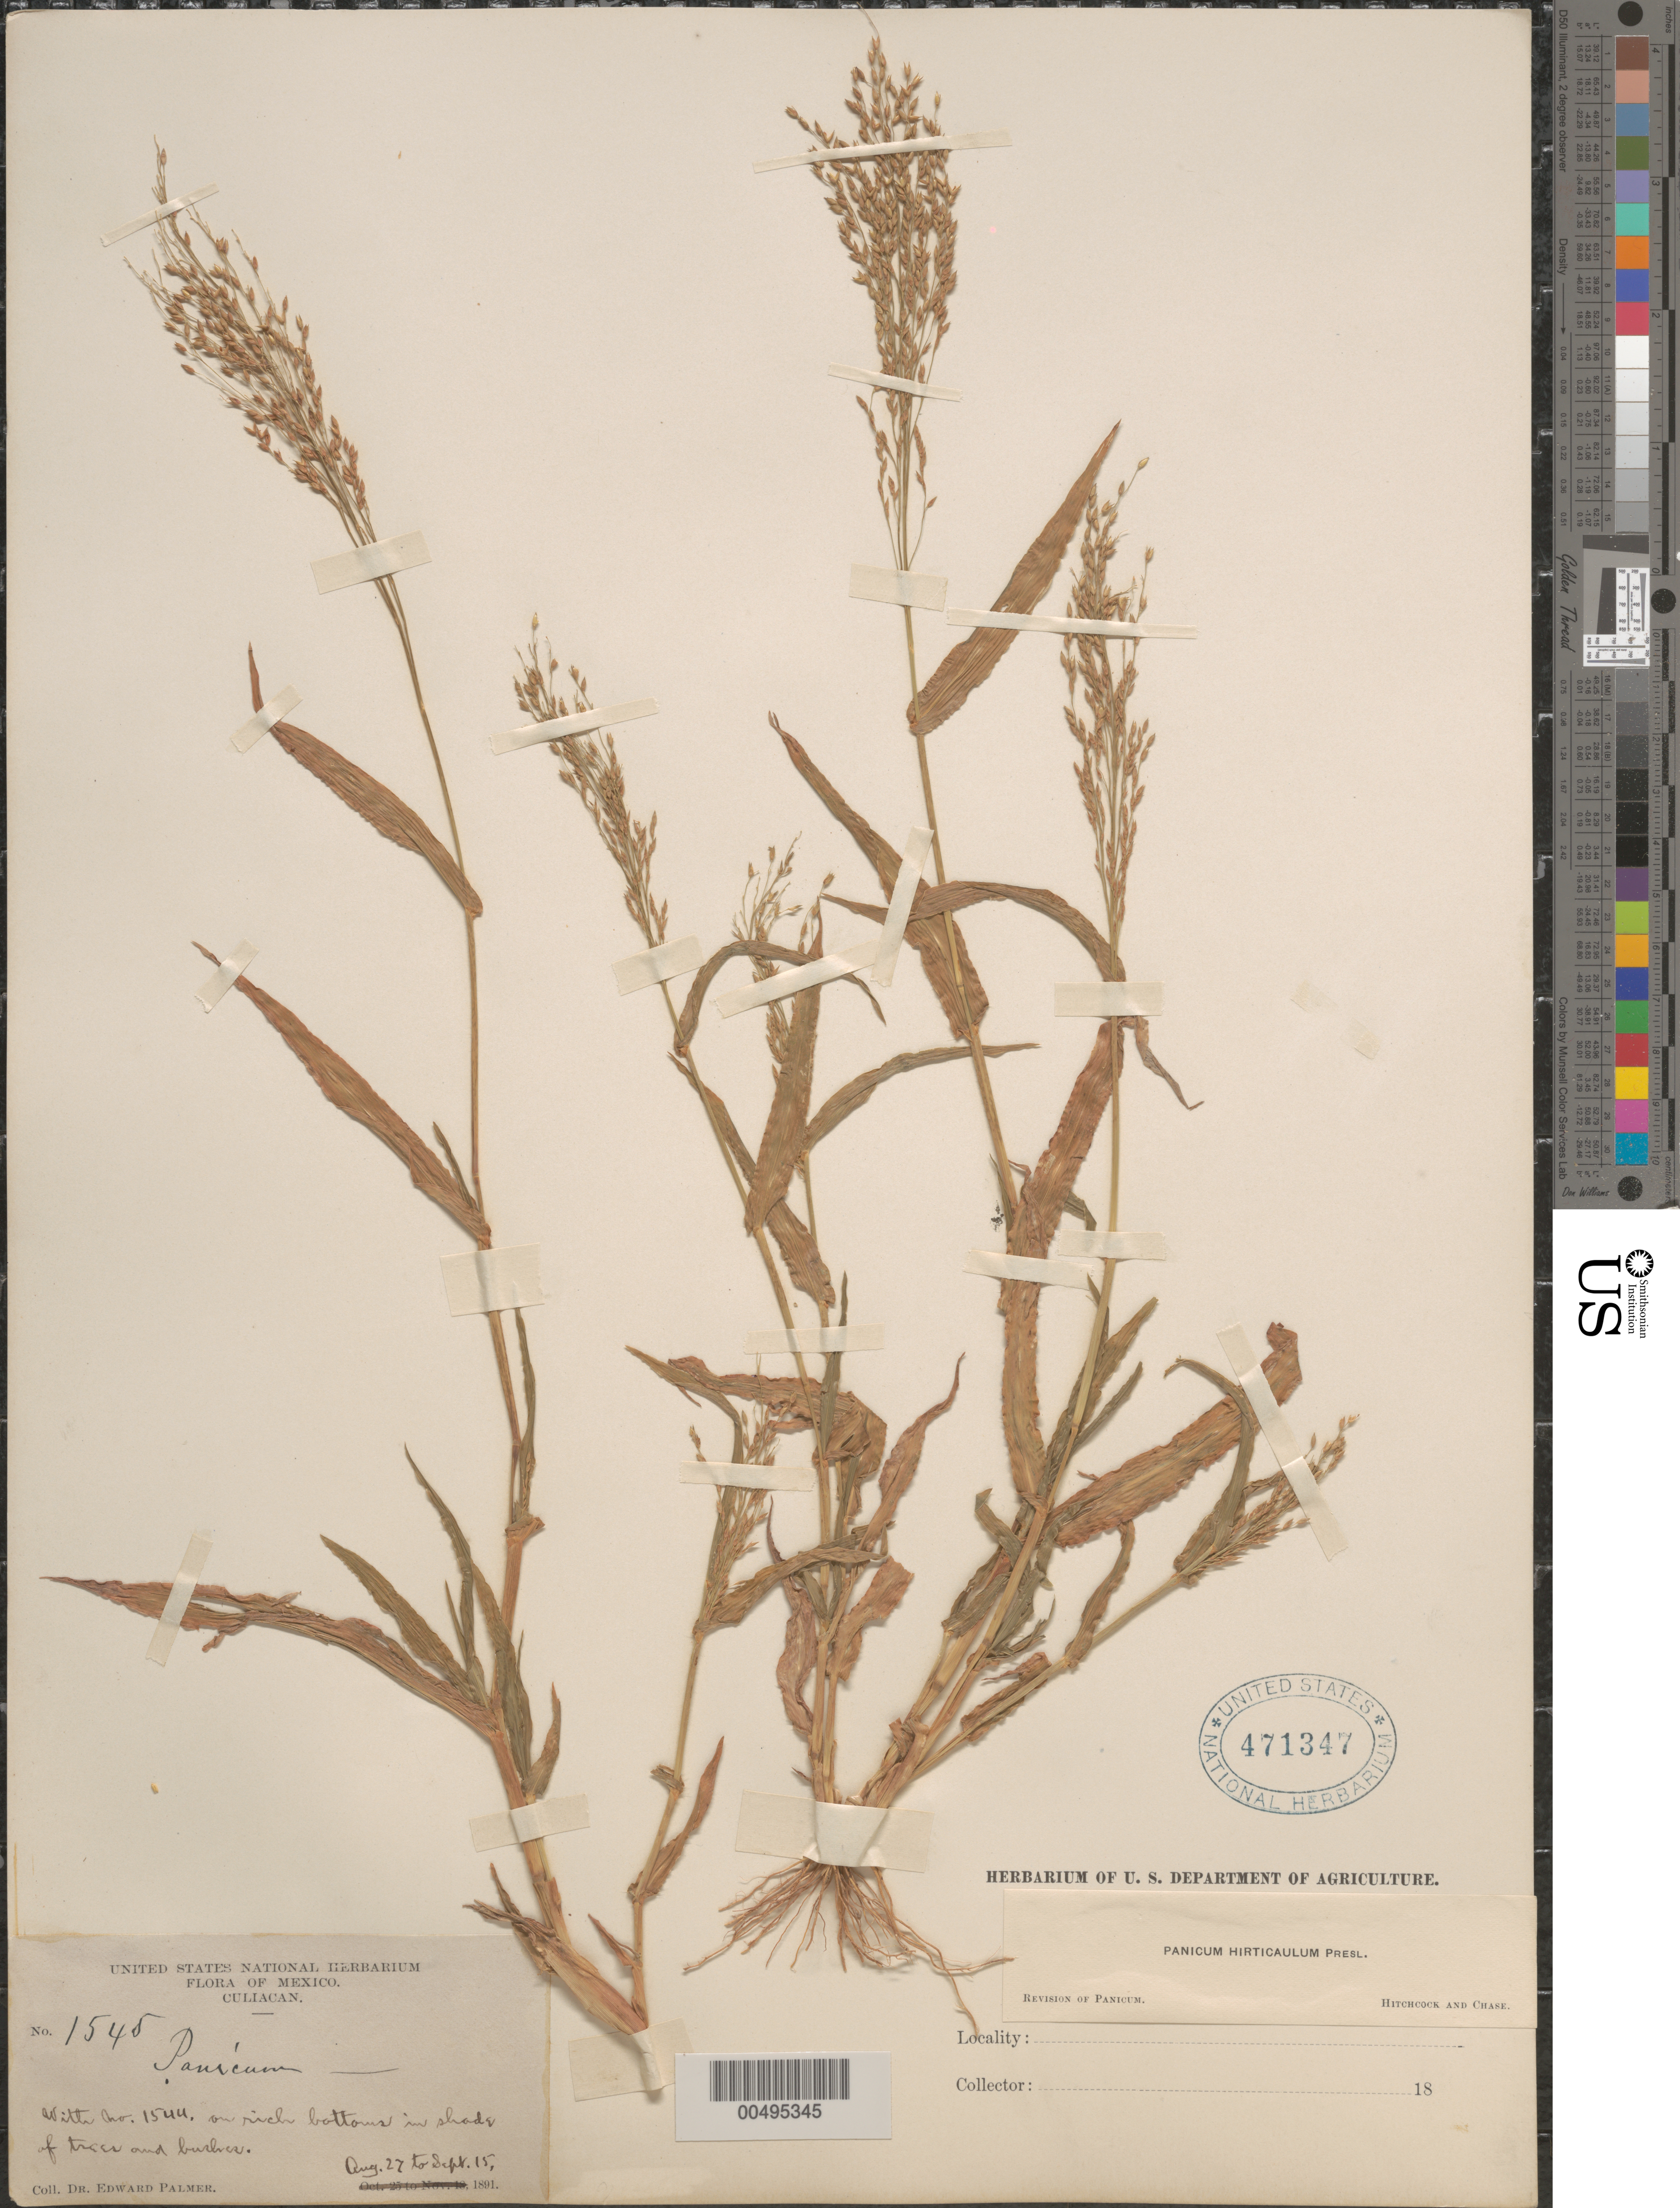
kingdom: Plantae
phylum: Tracheophyta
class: Liliopsida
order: Poales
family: Poaceae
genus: Panicum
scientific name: Panicum hirticaule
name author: J. Presl in C. Presl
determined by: Hitchcock, A. S.; Chase, [M.] A.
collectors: E. Palmer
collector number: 1545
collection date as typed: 27 Aug 1891 to 15 Sep 1891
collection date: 1891-08-27/1891-09-15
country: Mexico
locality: Culiacan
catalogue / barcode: US 471347